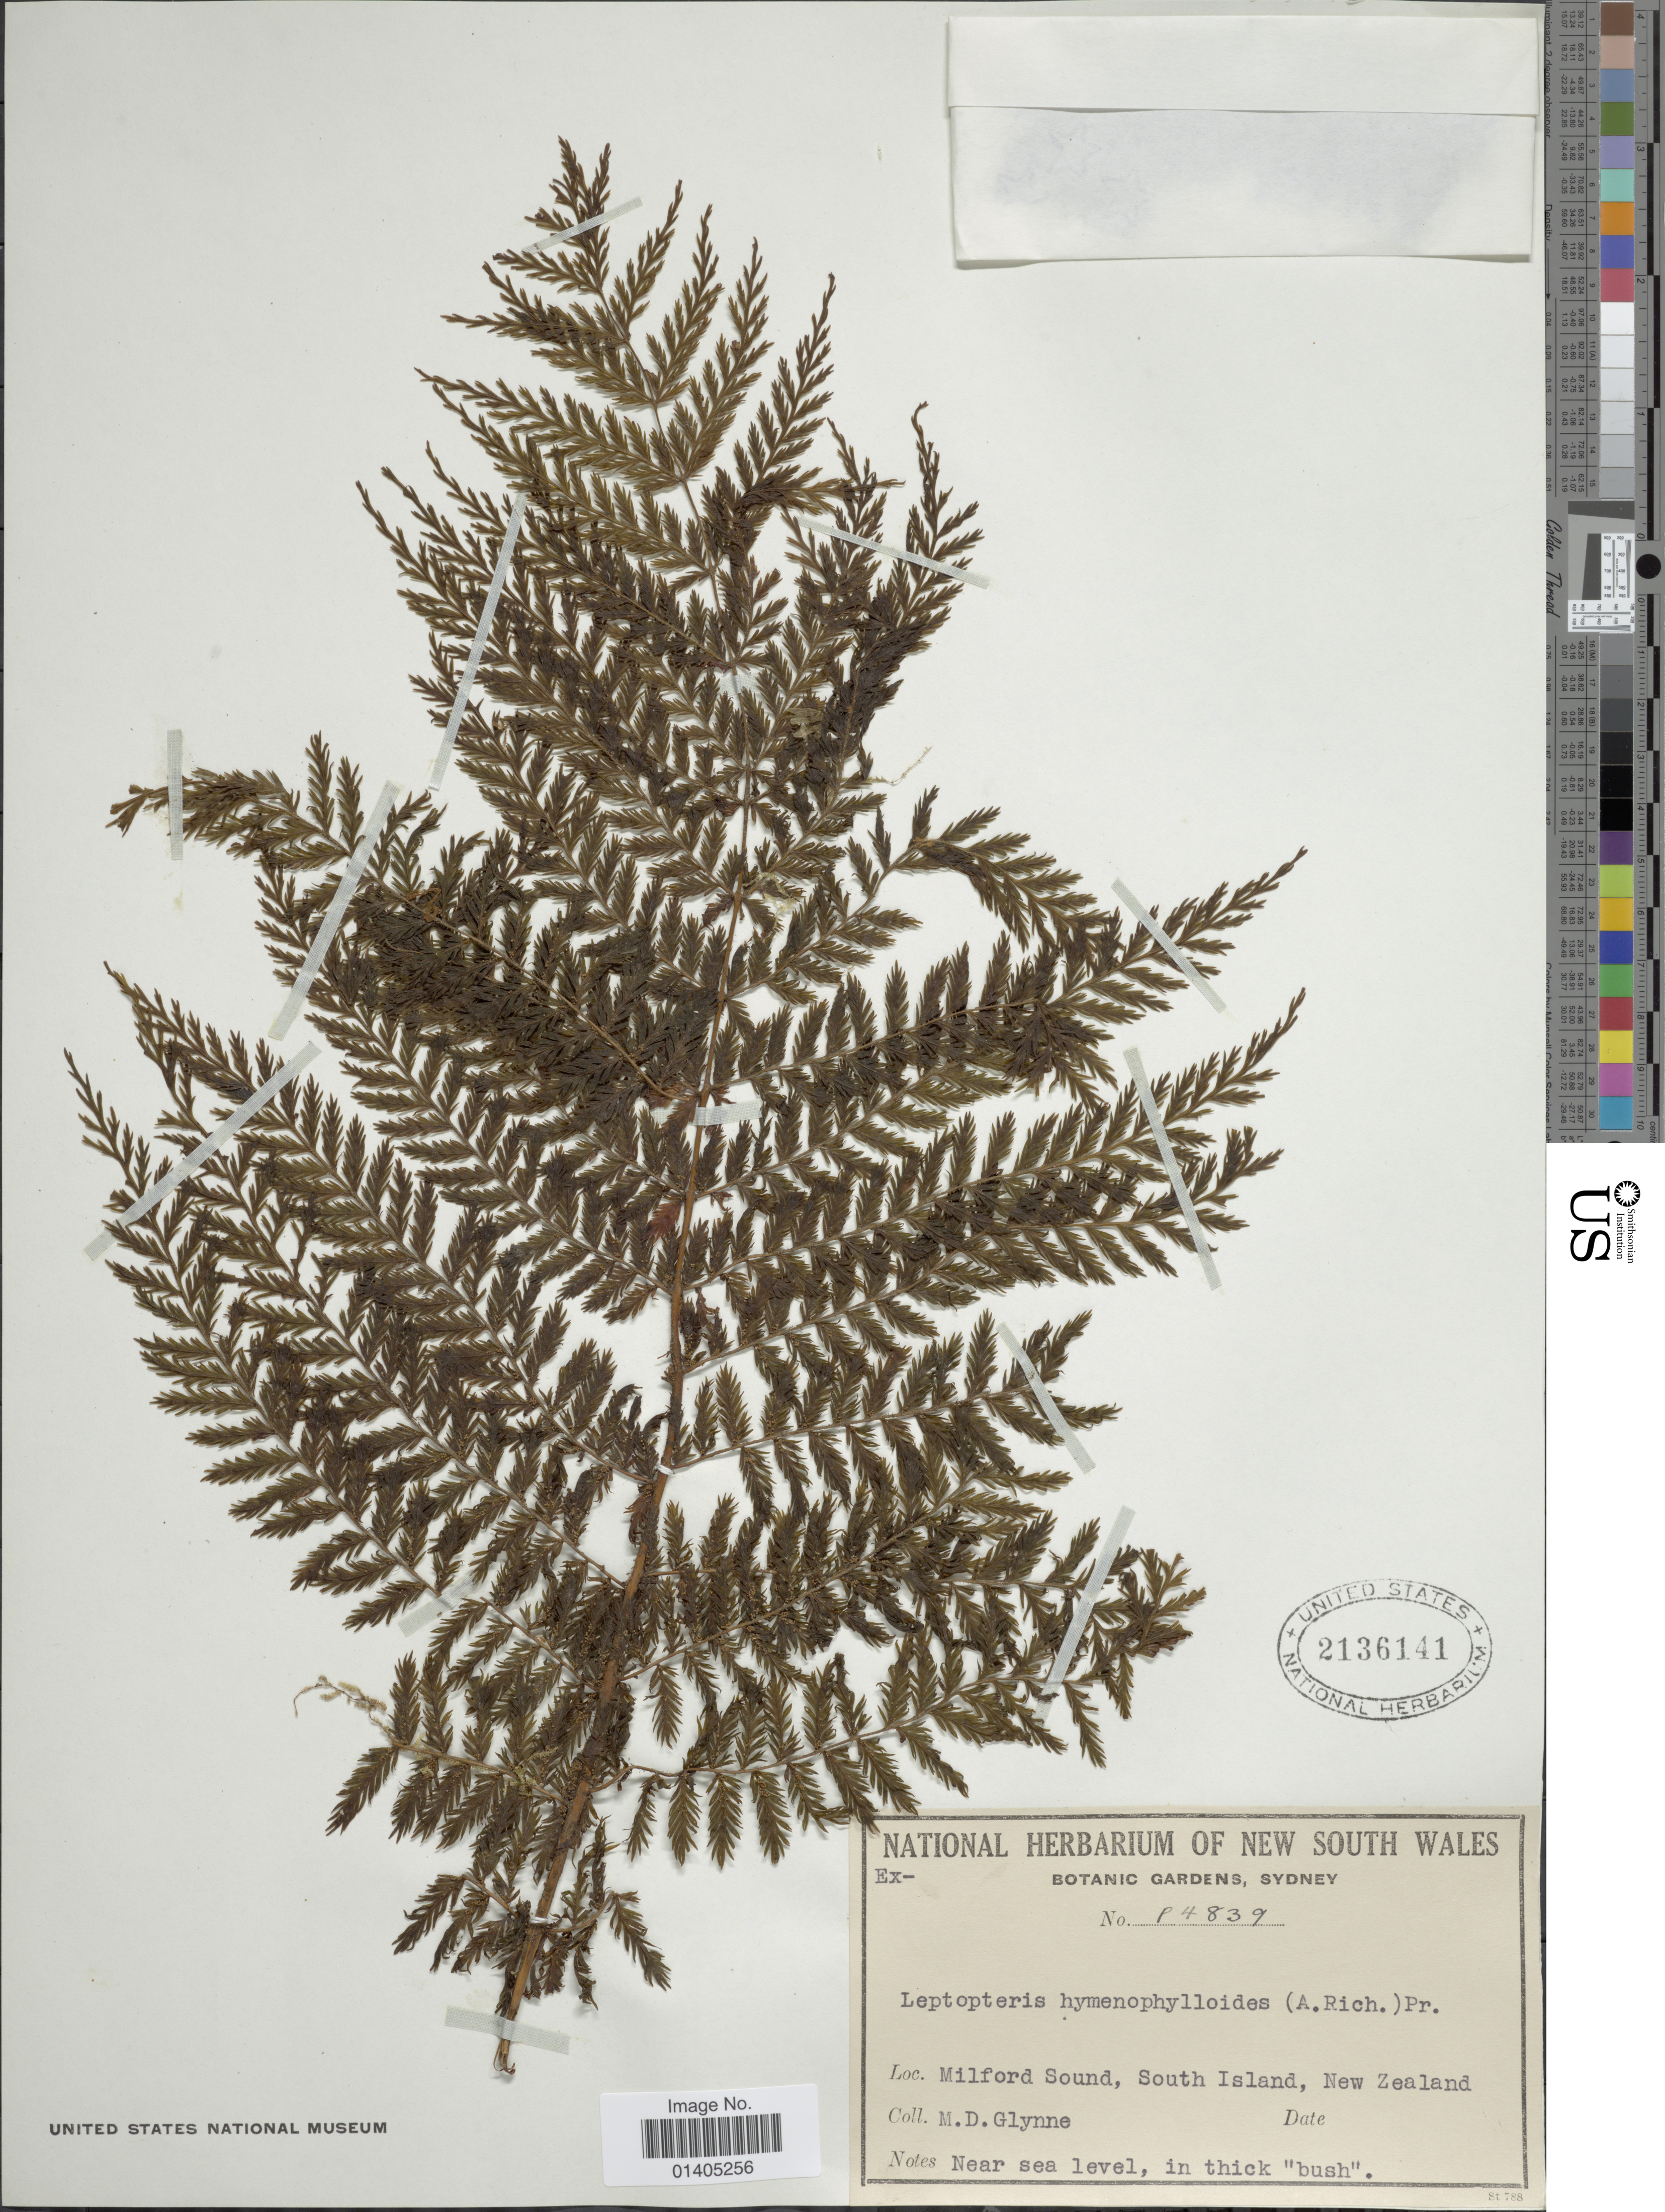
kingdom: Plantae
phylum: Tracheophyta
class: Polypodiopsida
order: Osmundales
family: Osmundaceae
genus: Leptopteris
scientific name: Leptopteris hymenophylloides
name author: (A. Rich.) C. Presl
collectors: M. Glynne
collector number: P 4839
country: New Zealand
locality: Milford Sound, South Island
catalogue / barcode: US 2136141